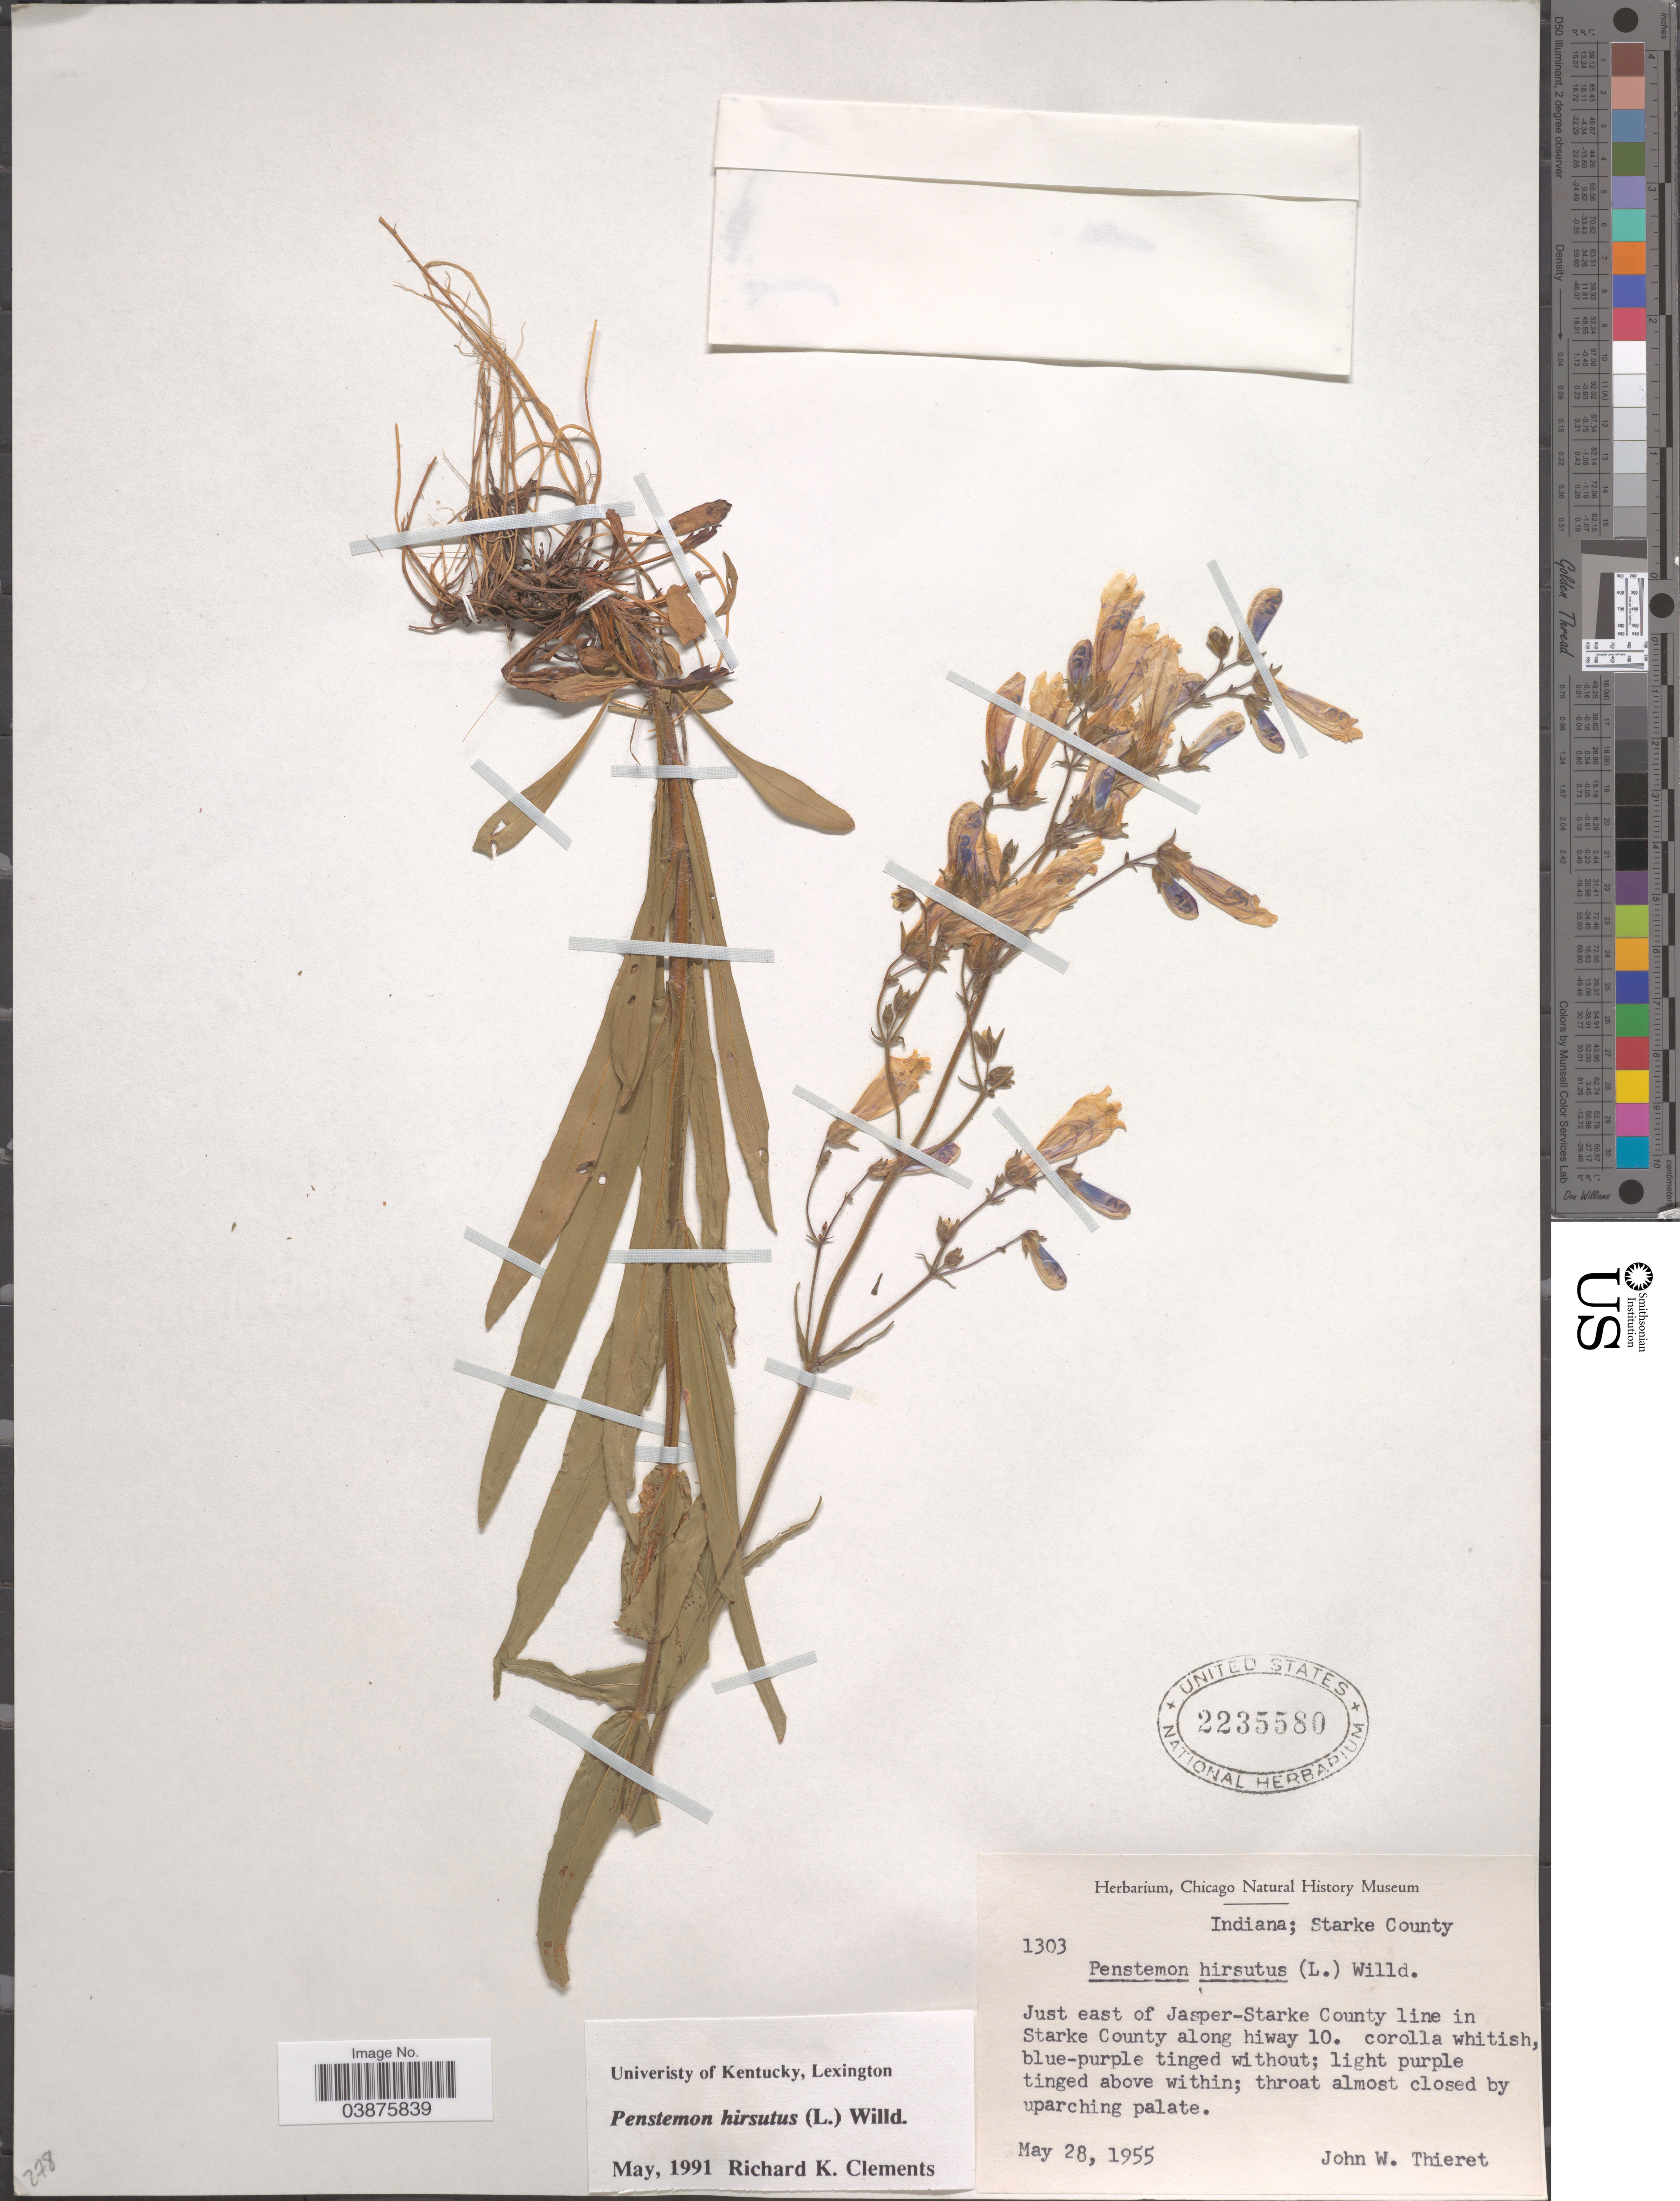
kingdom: Plantae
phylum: Tracheophyta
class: Magnoliopsida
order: Lamiales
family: Plantaginaceae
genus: Penstemon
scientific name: Penstemon hirsutus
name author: (L.) Willd.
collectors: J. W. Thieret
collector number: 1303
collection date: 1955-05-28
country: United States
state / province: Indiana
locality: Starke County. Just east of Jasper-Starke County line in Starke County along hiway 10.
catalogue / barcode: US 2235580